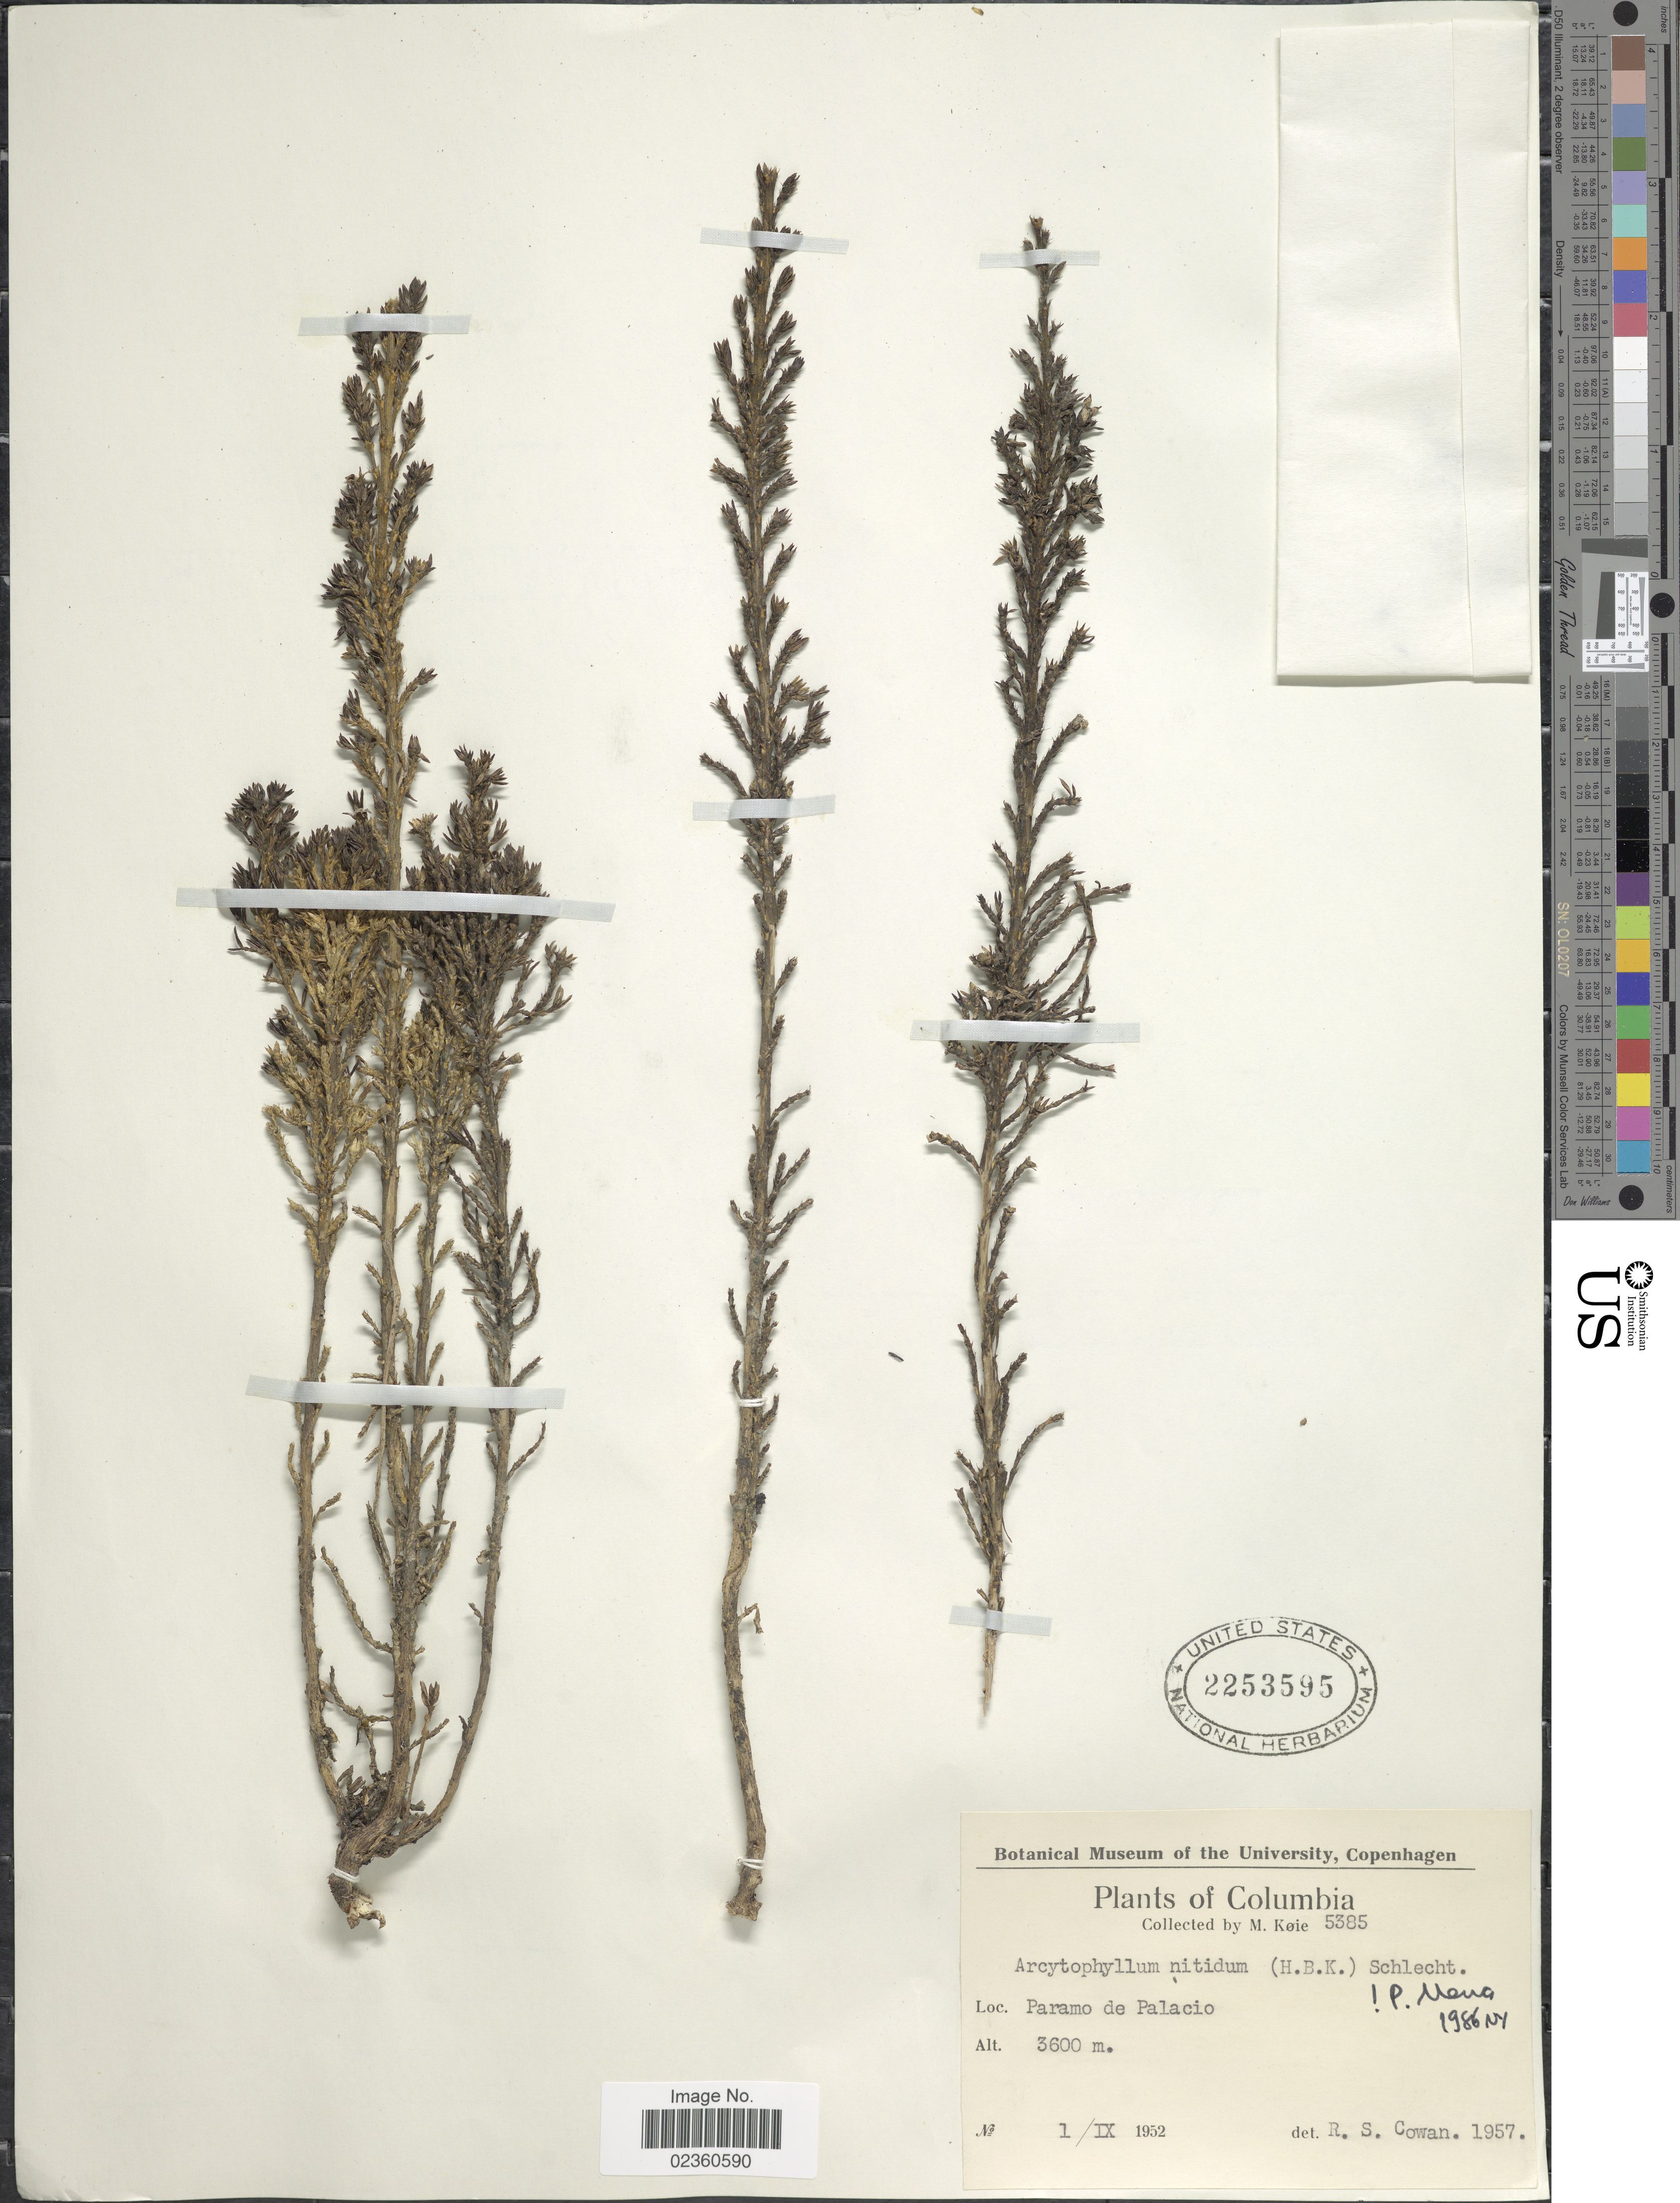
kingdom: Plantae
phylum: Tracheophyta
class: Magnoliopsida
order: Gentianales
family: Rubiaceae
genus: Arcytophyllum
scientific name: Arcytophyllum nitidum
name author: (Kunth) Schltdl.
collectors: M. Köie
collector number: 5385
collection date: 1952-09-01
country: Colombia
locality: Paramo de Palacio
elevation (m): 3600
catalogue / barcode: US 2253595